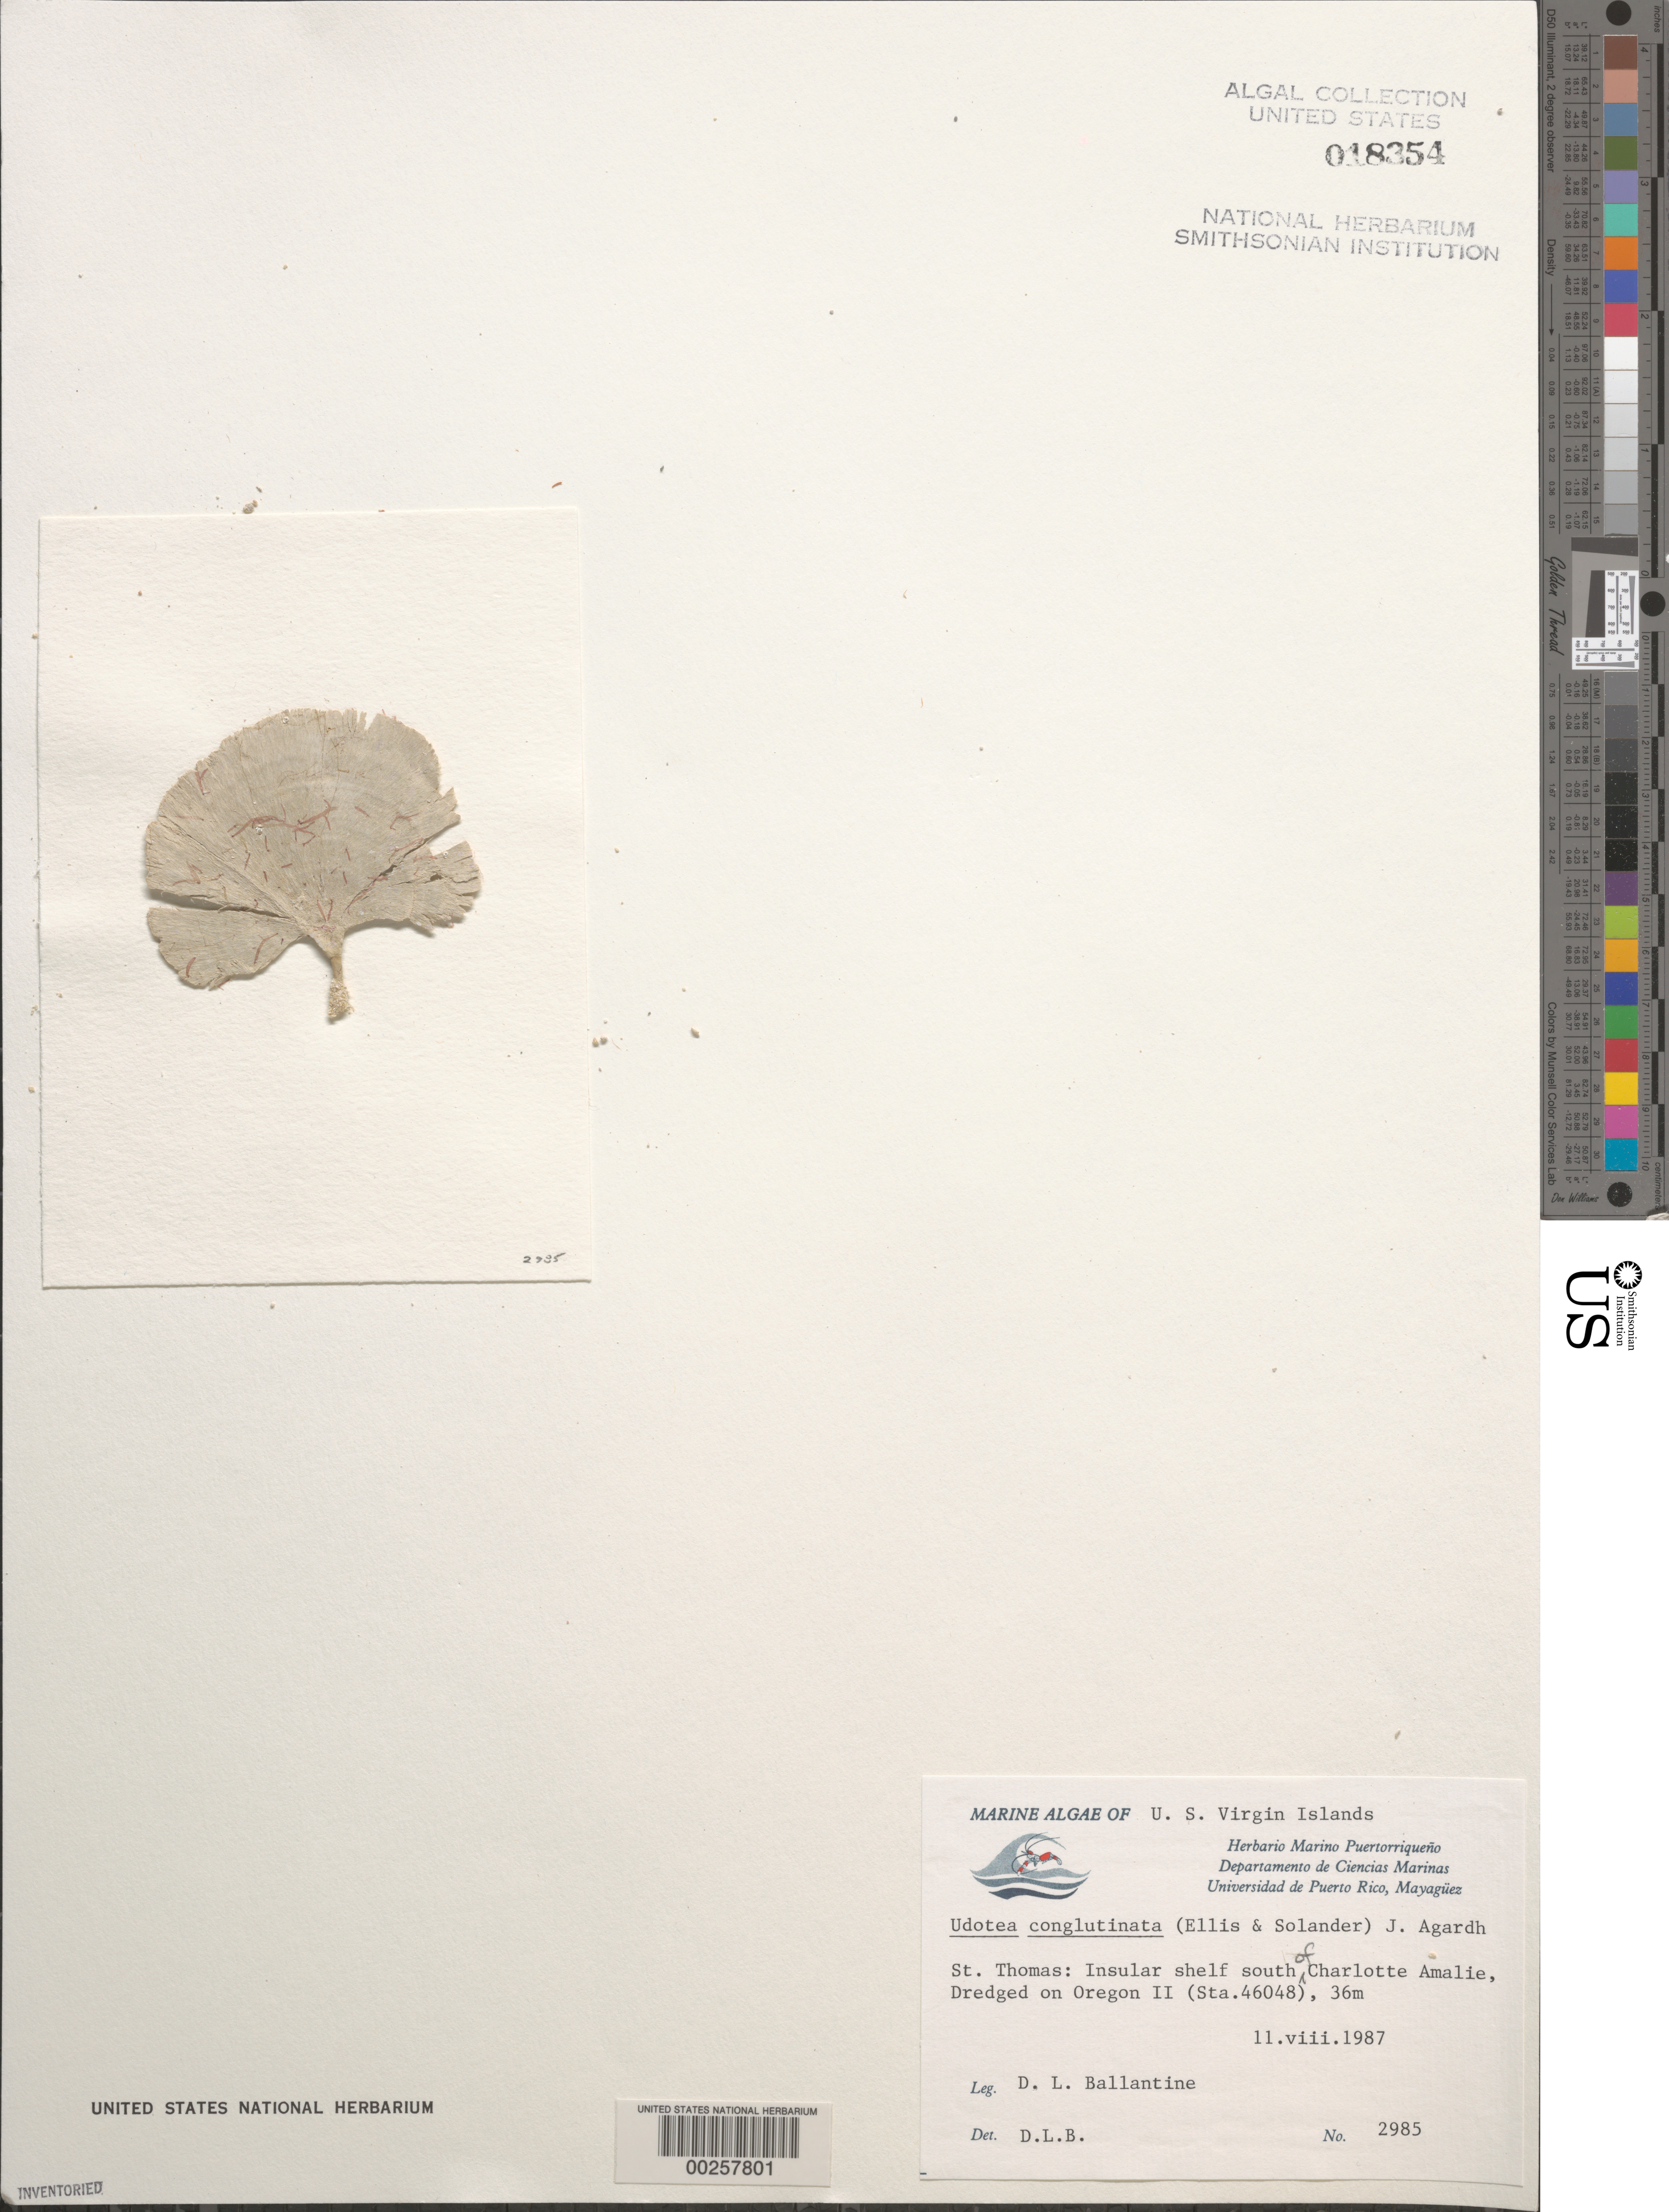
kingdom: Plantae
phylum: Chlorophyta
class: Ulvophyceae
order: Bryopsidales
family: Udoteaceae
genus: Udotea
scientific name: Udotea conglutinata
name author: (Ellis & Sol.) J.V.Lamouroux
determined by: Ballantine, D. L.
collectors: D.L. Ballantine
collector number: DLB 2985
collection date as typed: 11 Aug 1987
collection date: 1987-08-11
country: U.S. Virgin Islands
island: St. Thomas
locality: South of Charlotte Amalie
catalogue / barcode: US 18354